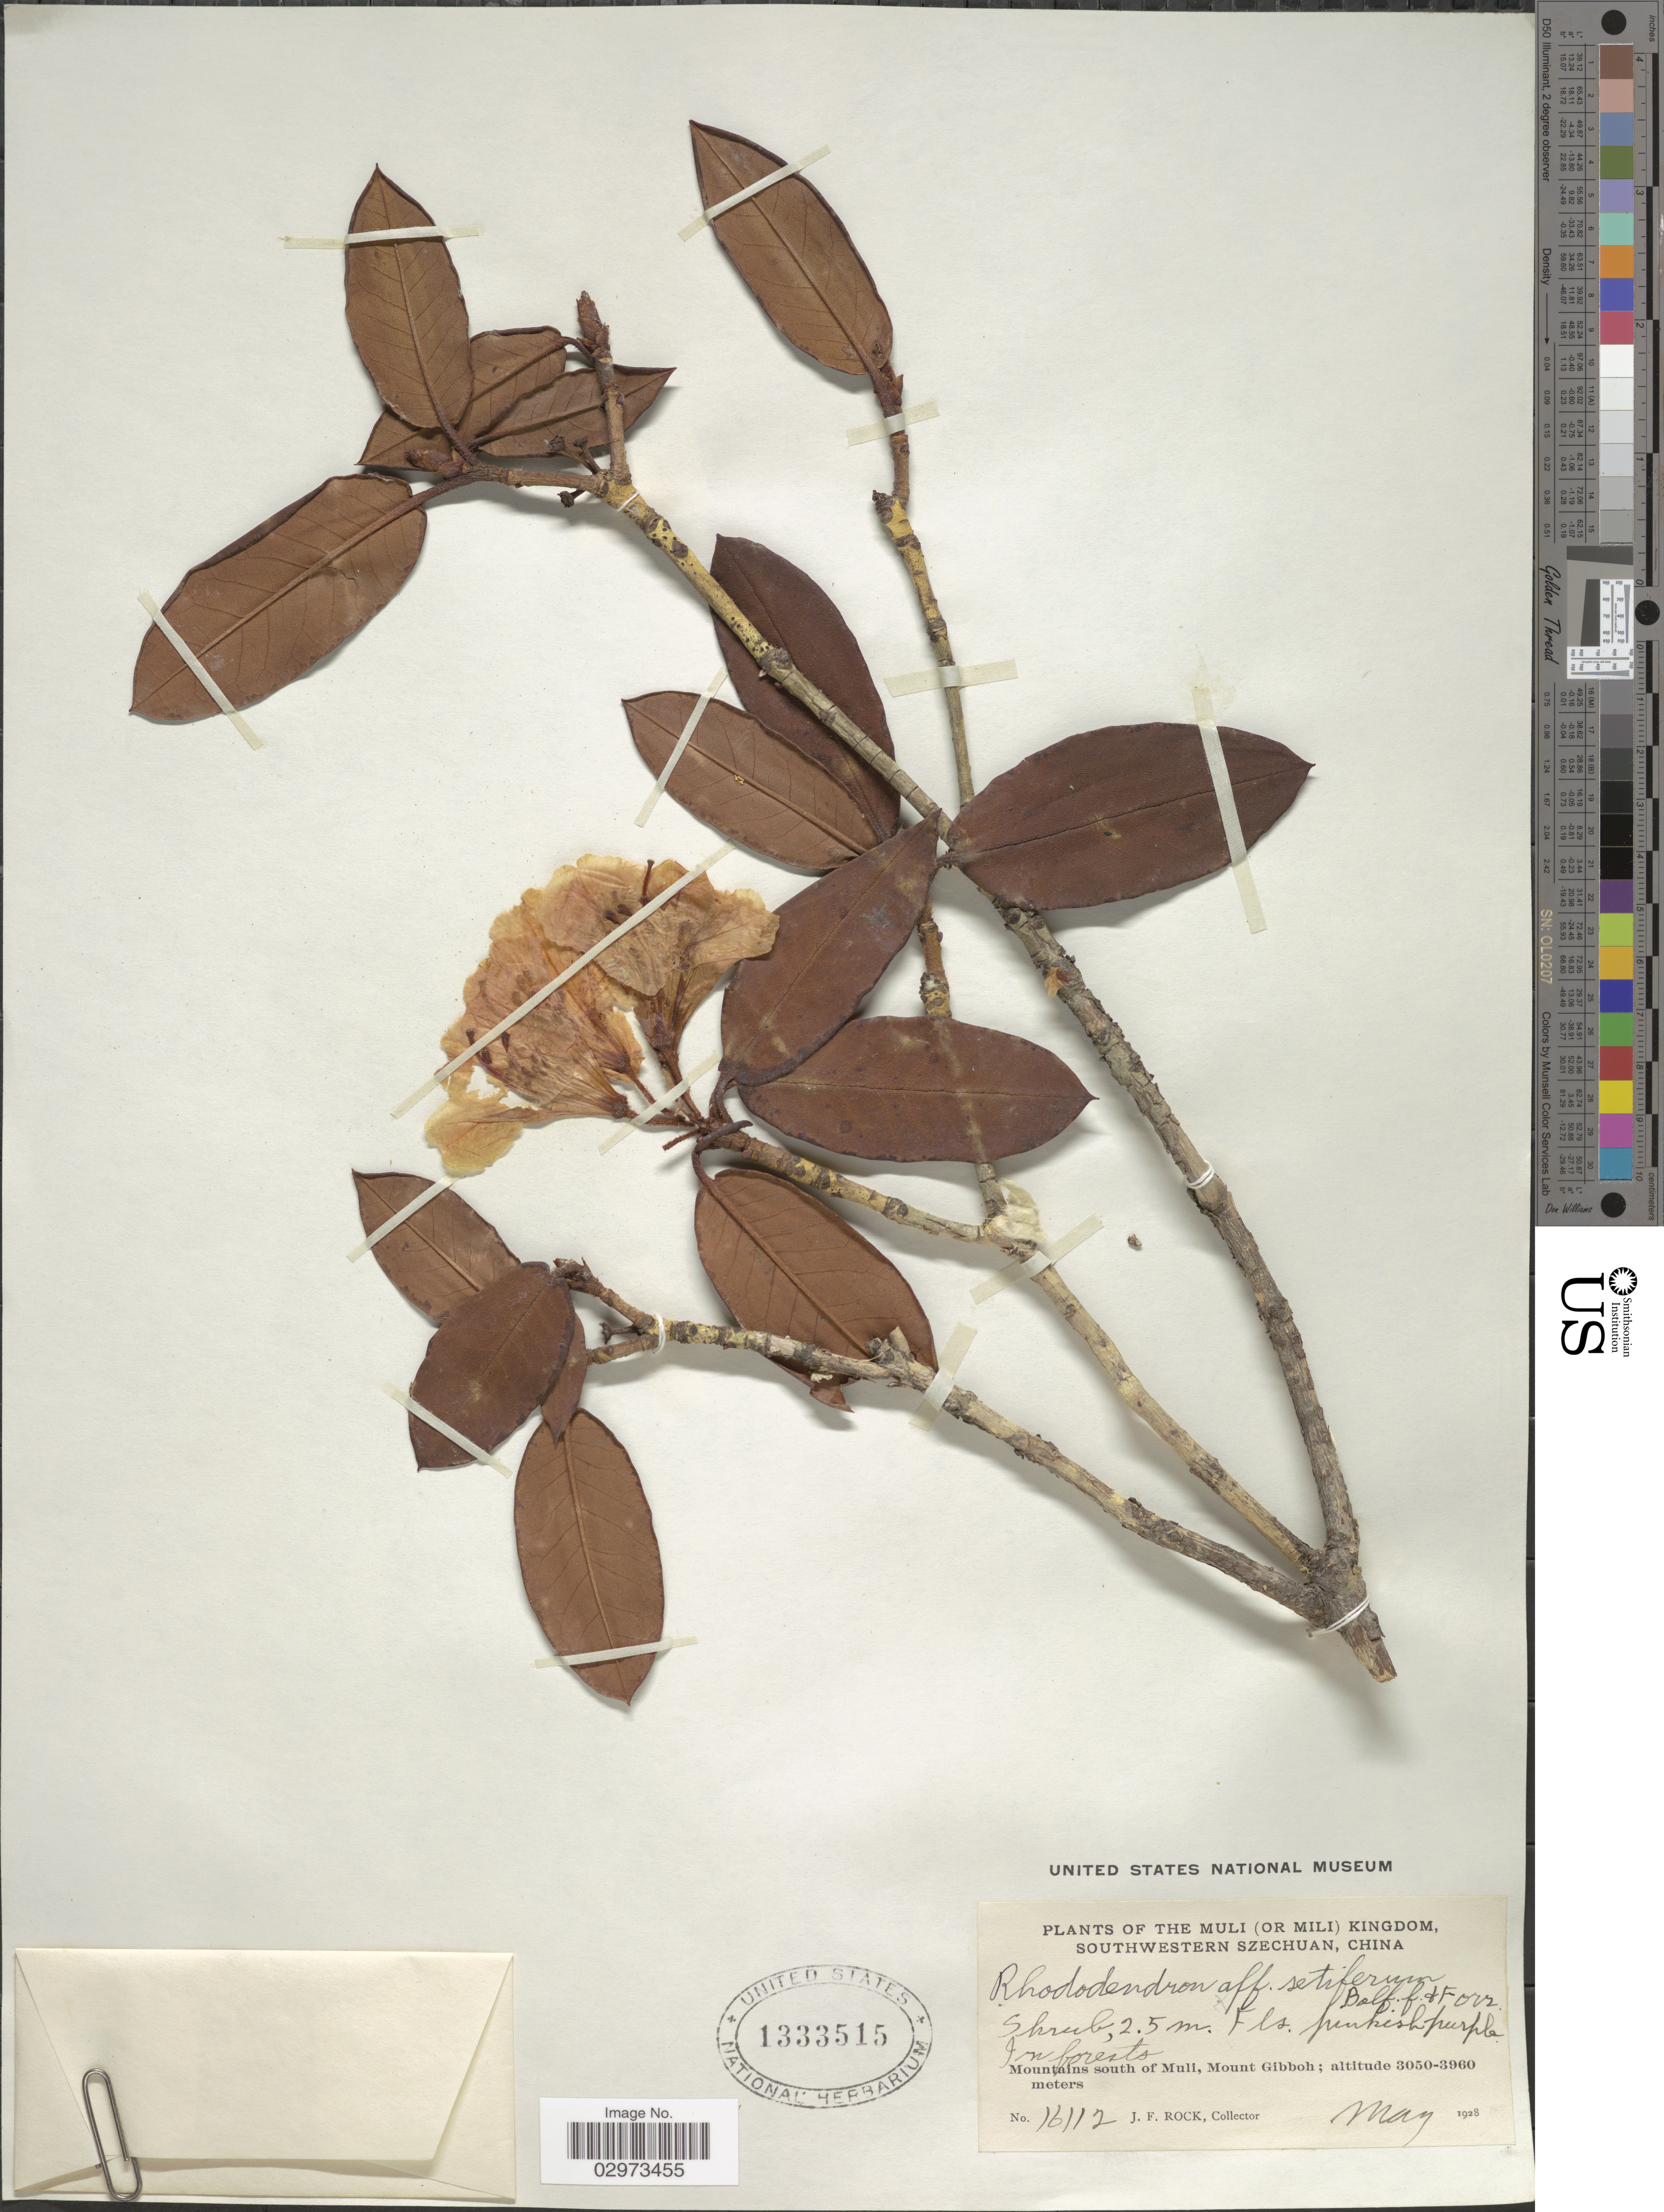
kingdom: Plantae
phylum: Tracheophyta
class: Magnoliopsida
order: Ericales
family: Ericaceae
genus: Rhododendron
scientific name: Rhododendron setiferum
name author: Balf. f. & Forrest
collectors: J. Rock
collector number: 16112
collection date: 1928-05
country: China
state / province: Sichuan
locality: The Muli (or Mili) Kingdom, southwestern Szechuan. Mountains south of Muli, Mount Gibboh.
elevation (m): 3050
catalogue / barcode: US 1333515